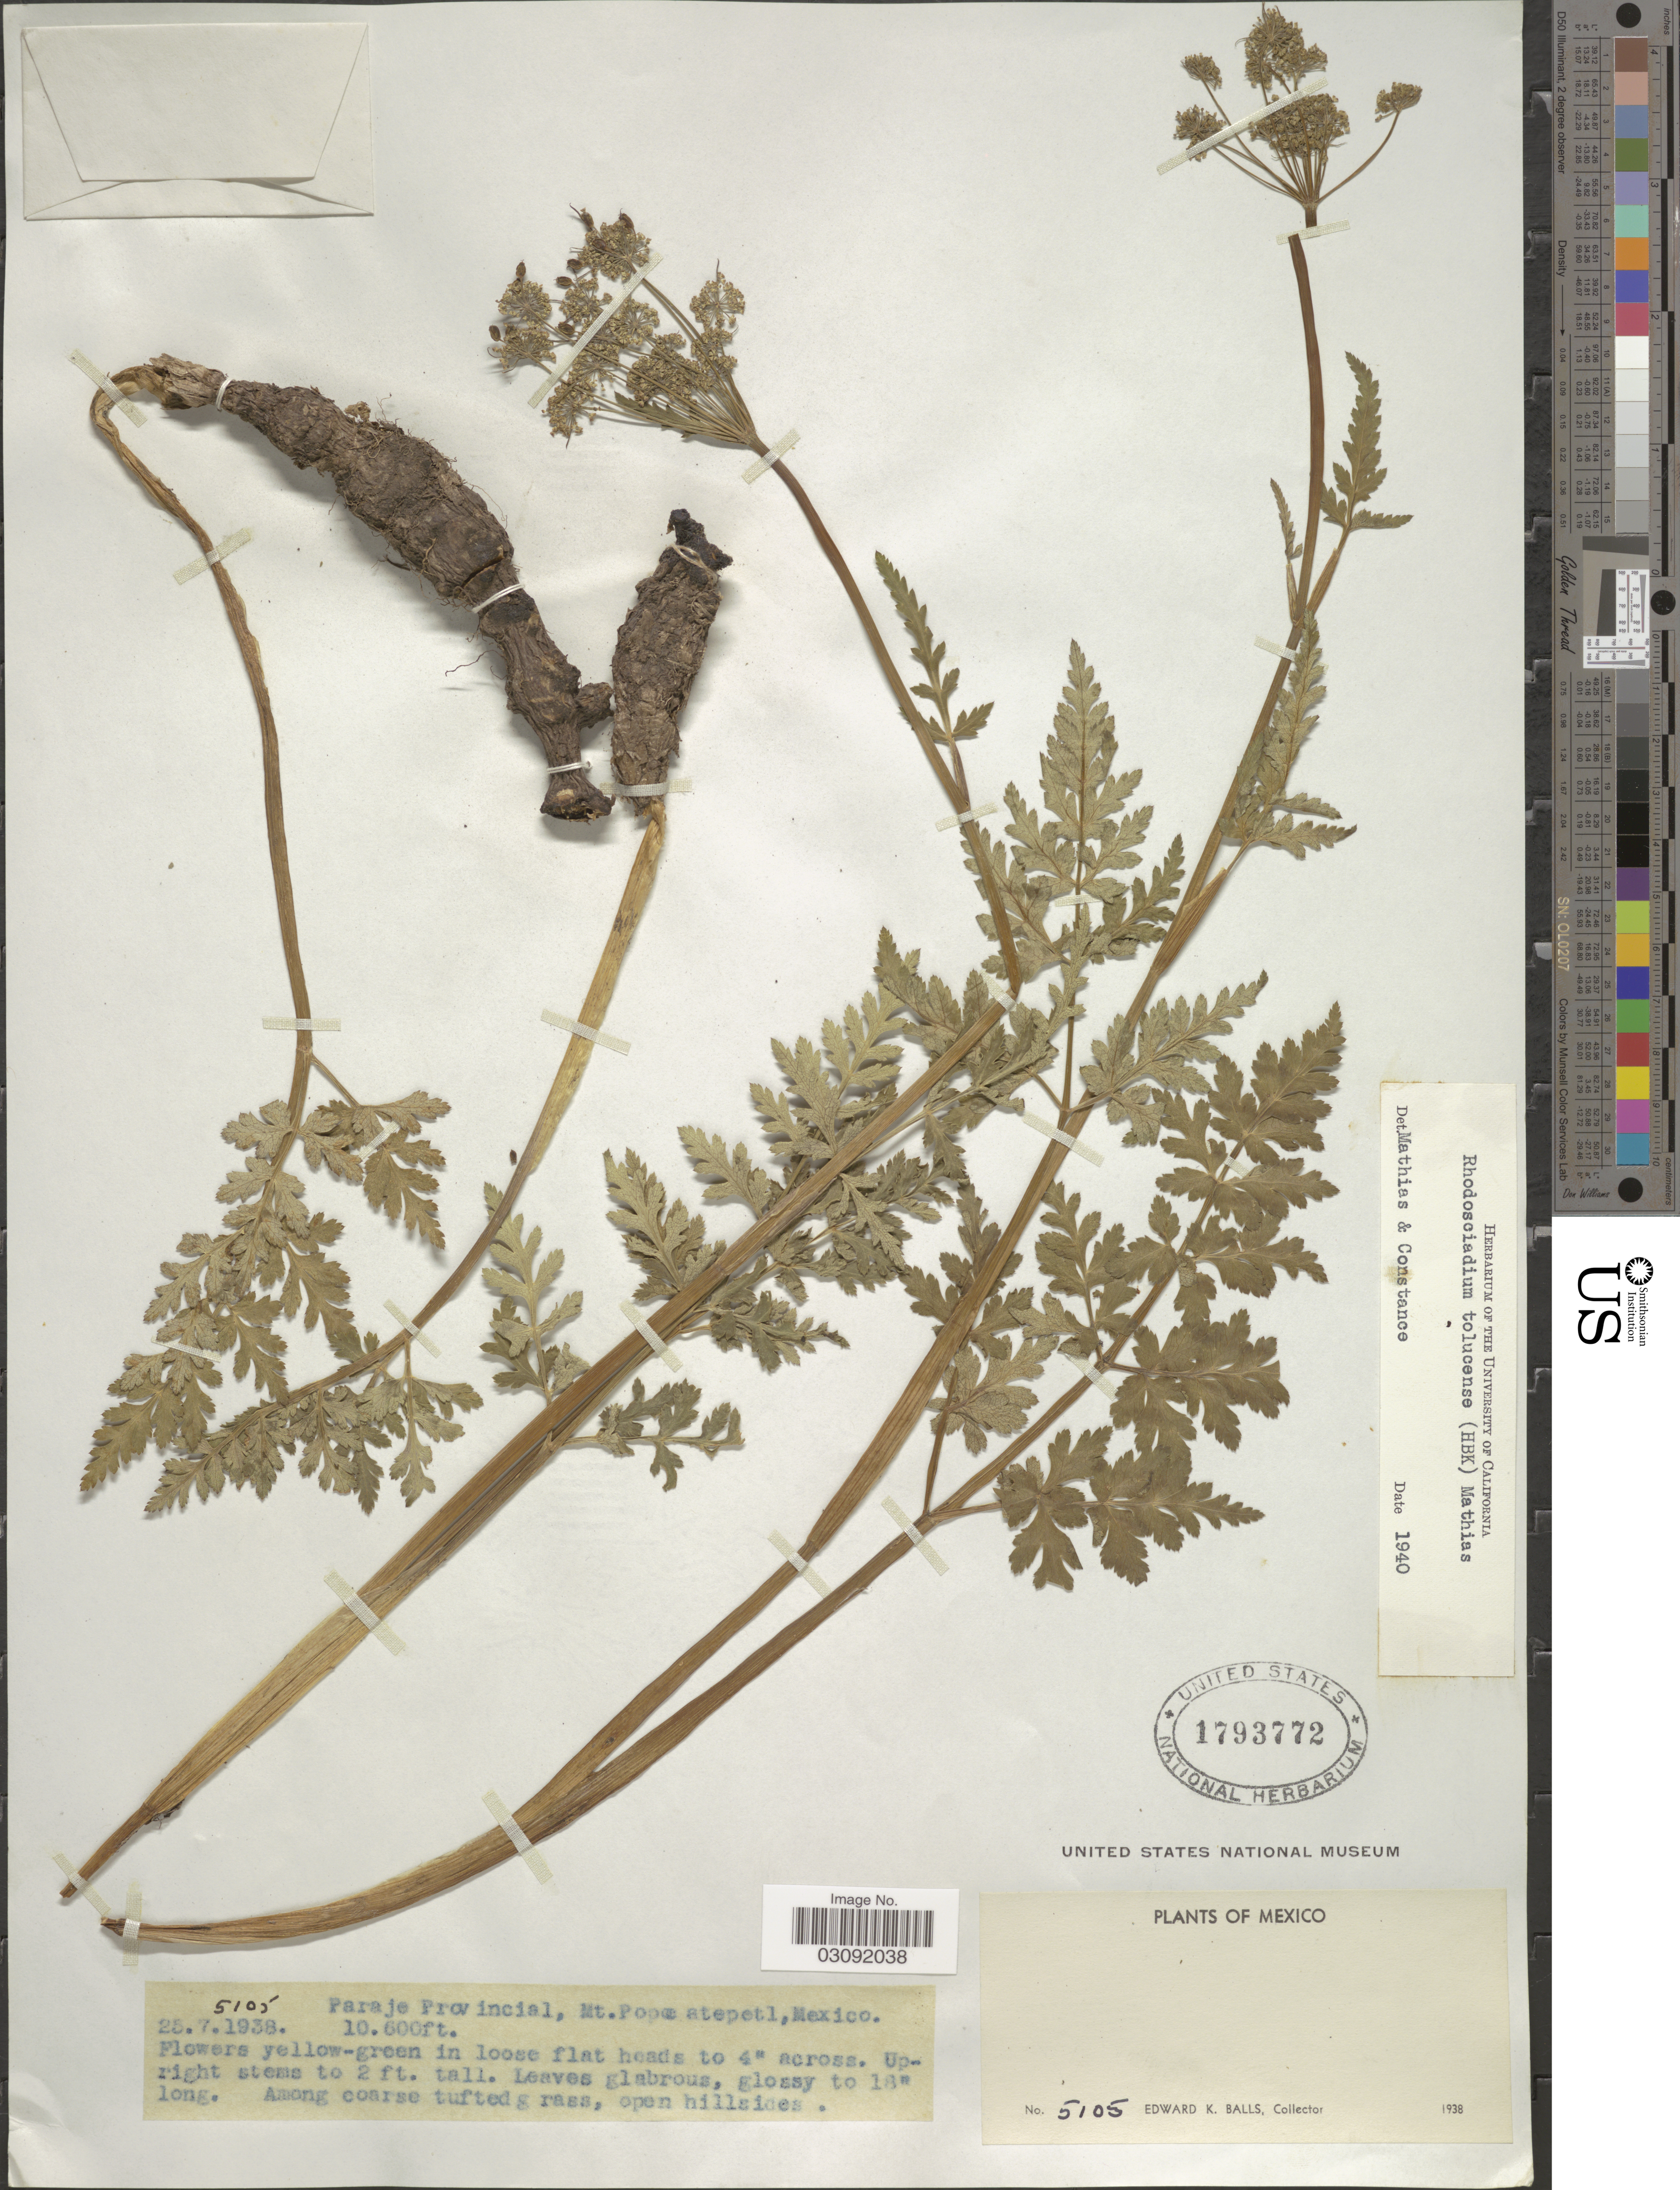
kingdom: Plantae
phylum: Tracheophyta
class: Magnoliopsida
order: Apiales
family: Apiaceae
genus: Rhodosciadium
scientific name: Rhodosciadium tolucense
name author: (Kunth) Mathias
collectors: E. K. Balls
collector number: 5105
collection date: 1938-07-25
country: Mexico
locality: Paraje Provincial, Mt. Popocatepetl.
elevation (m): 3231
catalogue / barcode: US 1793772